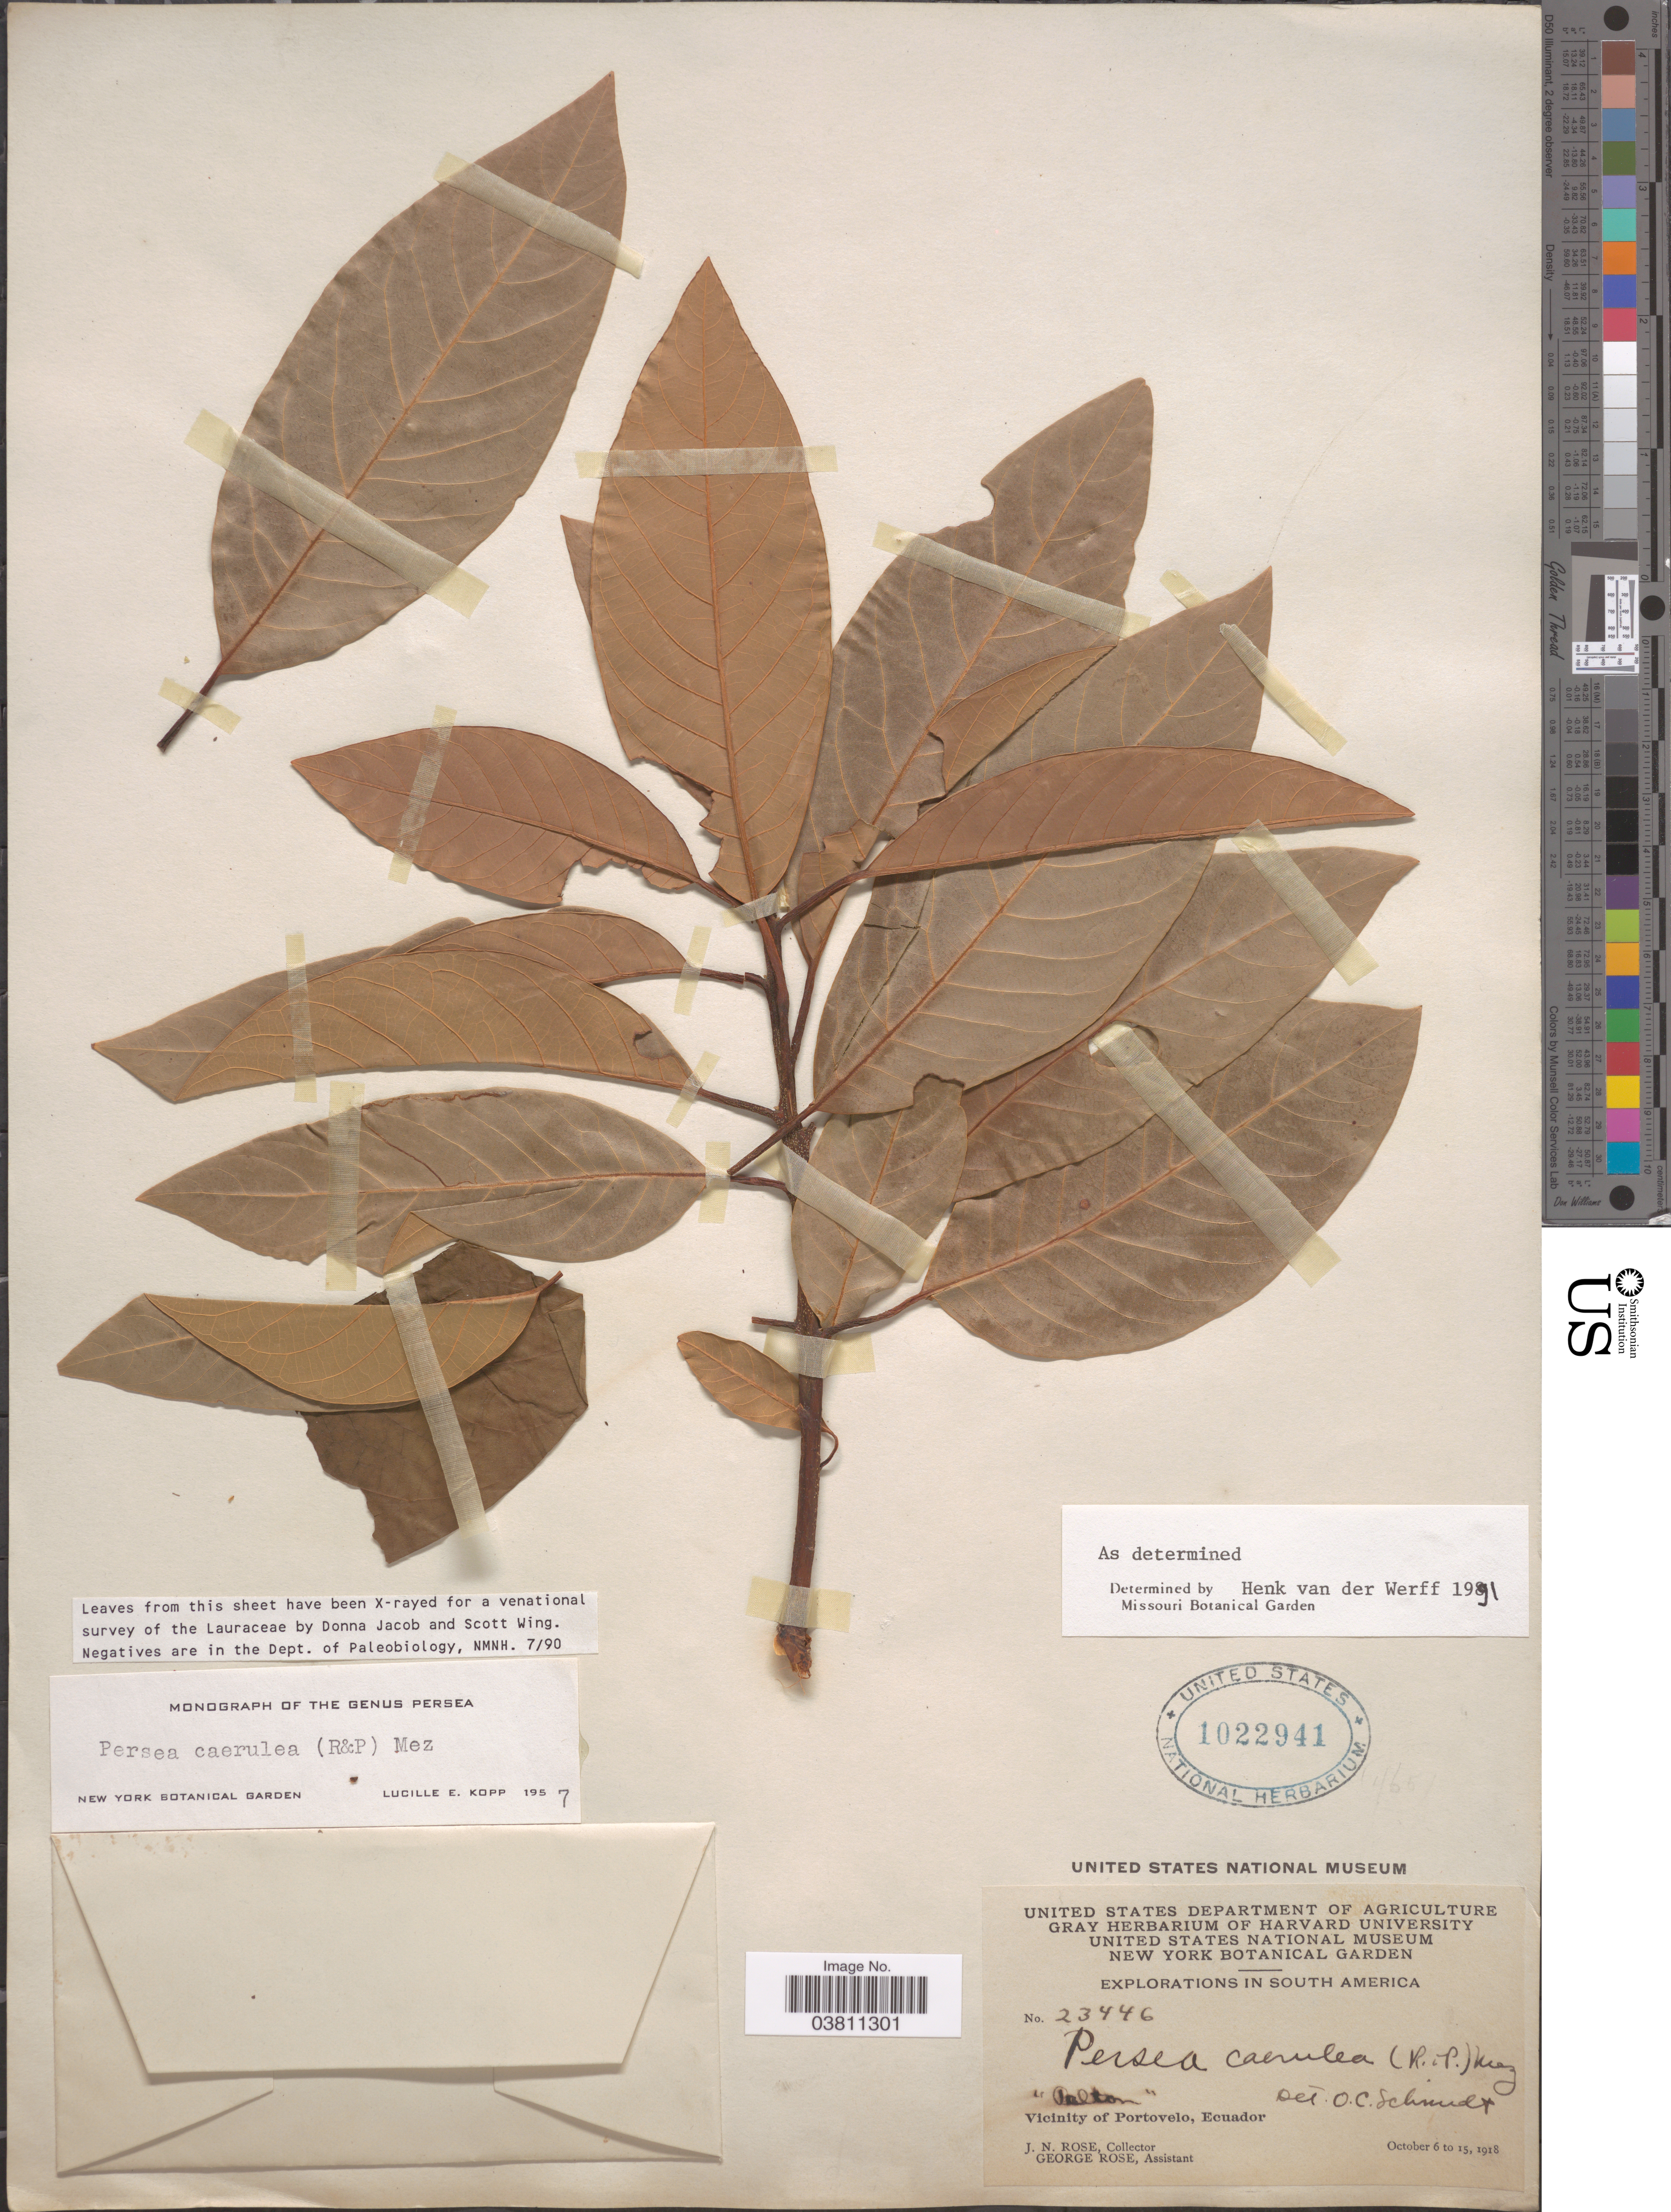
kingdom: Plantae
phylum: Tracheophyta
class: Magnoliopsida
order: Laurales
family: Lauraceae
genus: Persea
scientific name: Persea caerulea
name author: (Ruiz & Pav.) Mez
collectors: J. N. Rose & G. Rose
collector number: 23446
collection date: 1918-10-06/1918-10-15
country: Ecuador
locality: Vicinity of Portovelo.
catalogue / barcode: US 1022941